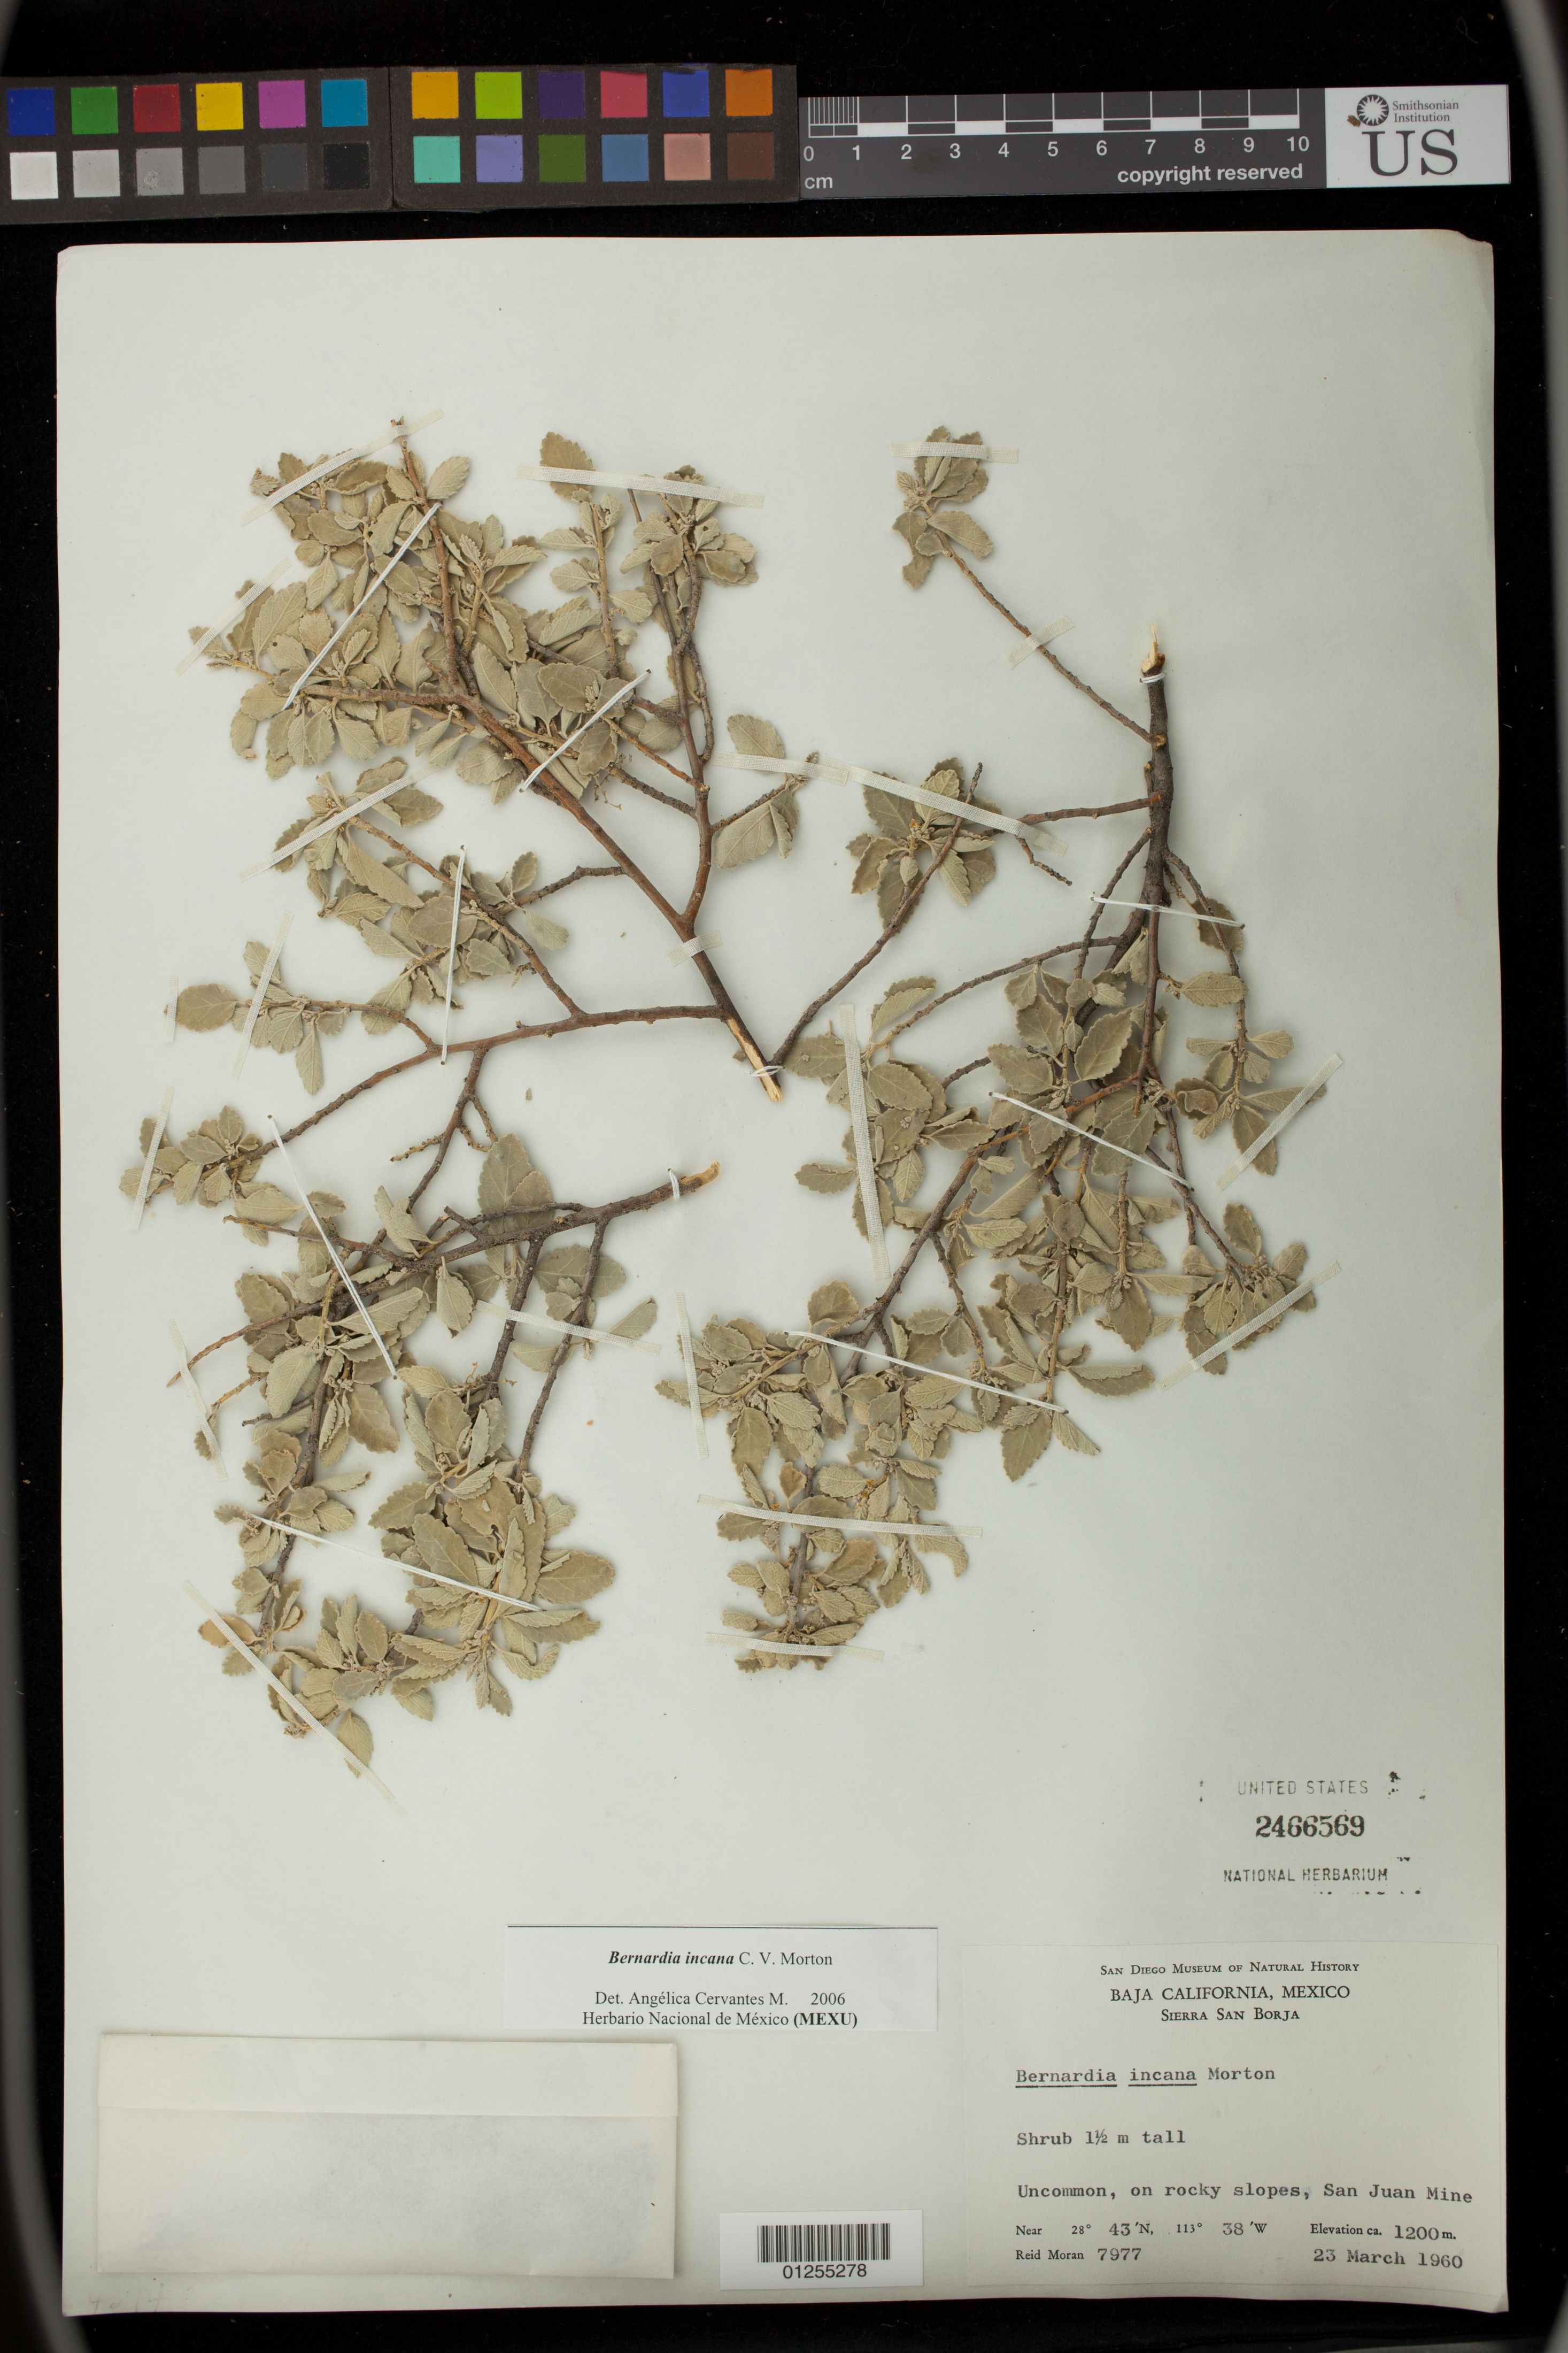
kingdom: Plantae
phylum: Tracheophyta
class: Magnoliopsida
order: Malpighiales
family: Euphorbiaceae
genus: Bernardia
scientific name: Bernardia incana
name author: C.V. Morton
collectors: R. Moran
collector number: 7977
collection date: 1960-03-23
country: Mexico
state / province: Baja California Norte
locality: San Juan Mine, Sirra San Borja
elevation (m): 1200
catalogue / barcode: US 2466569